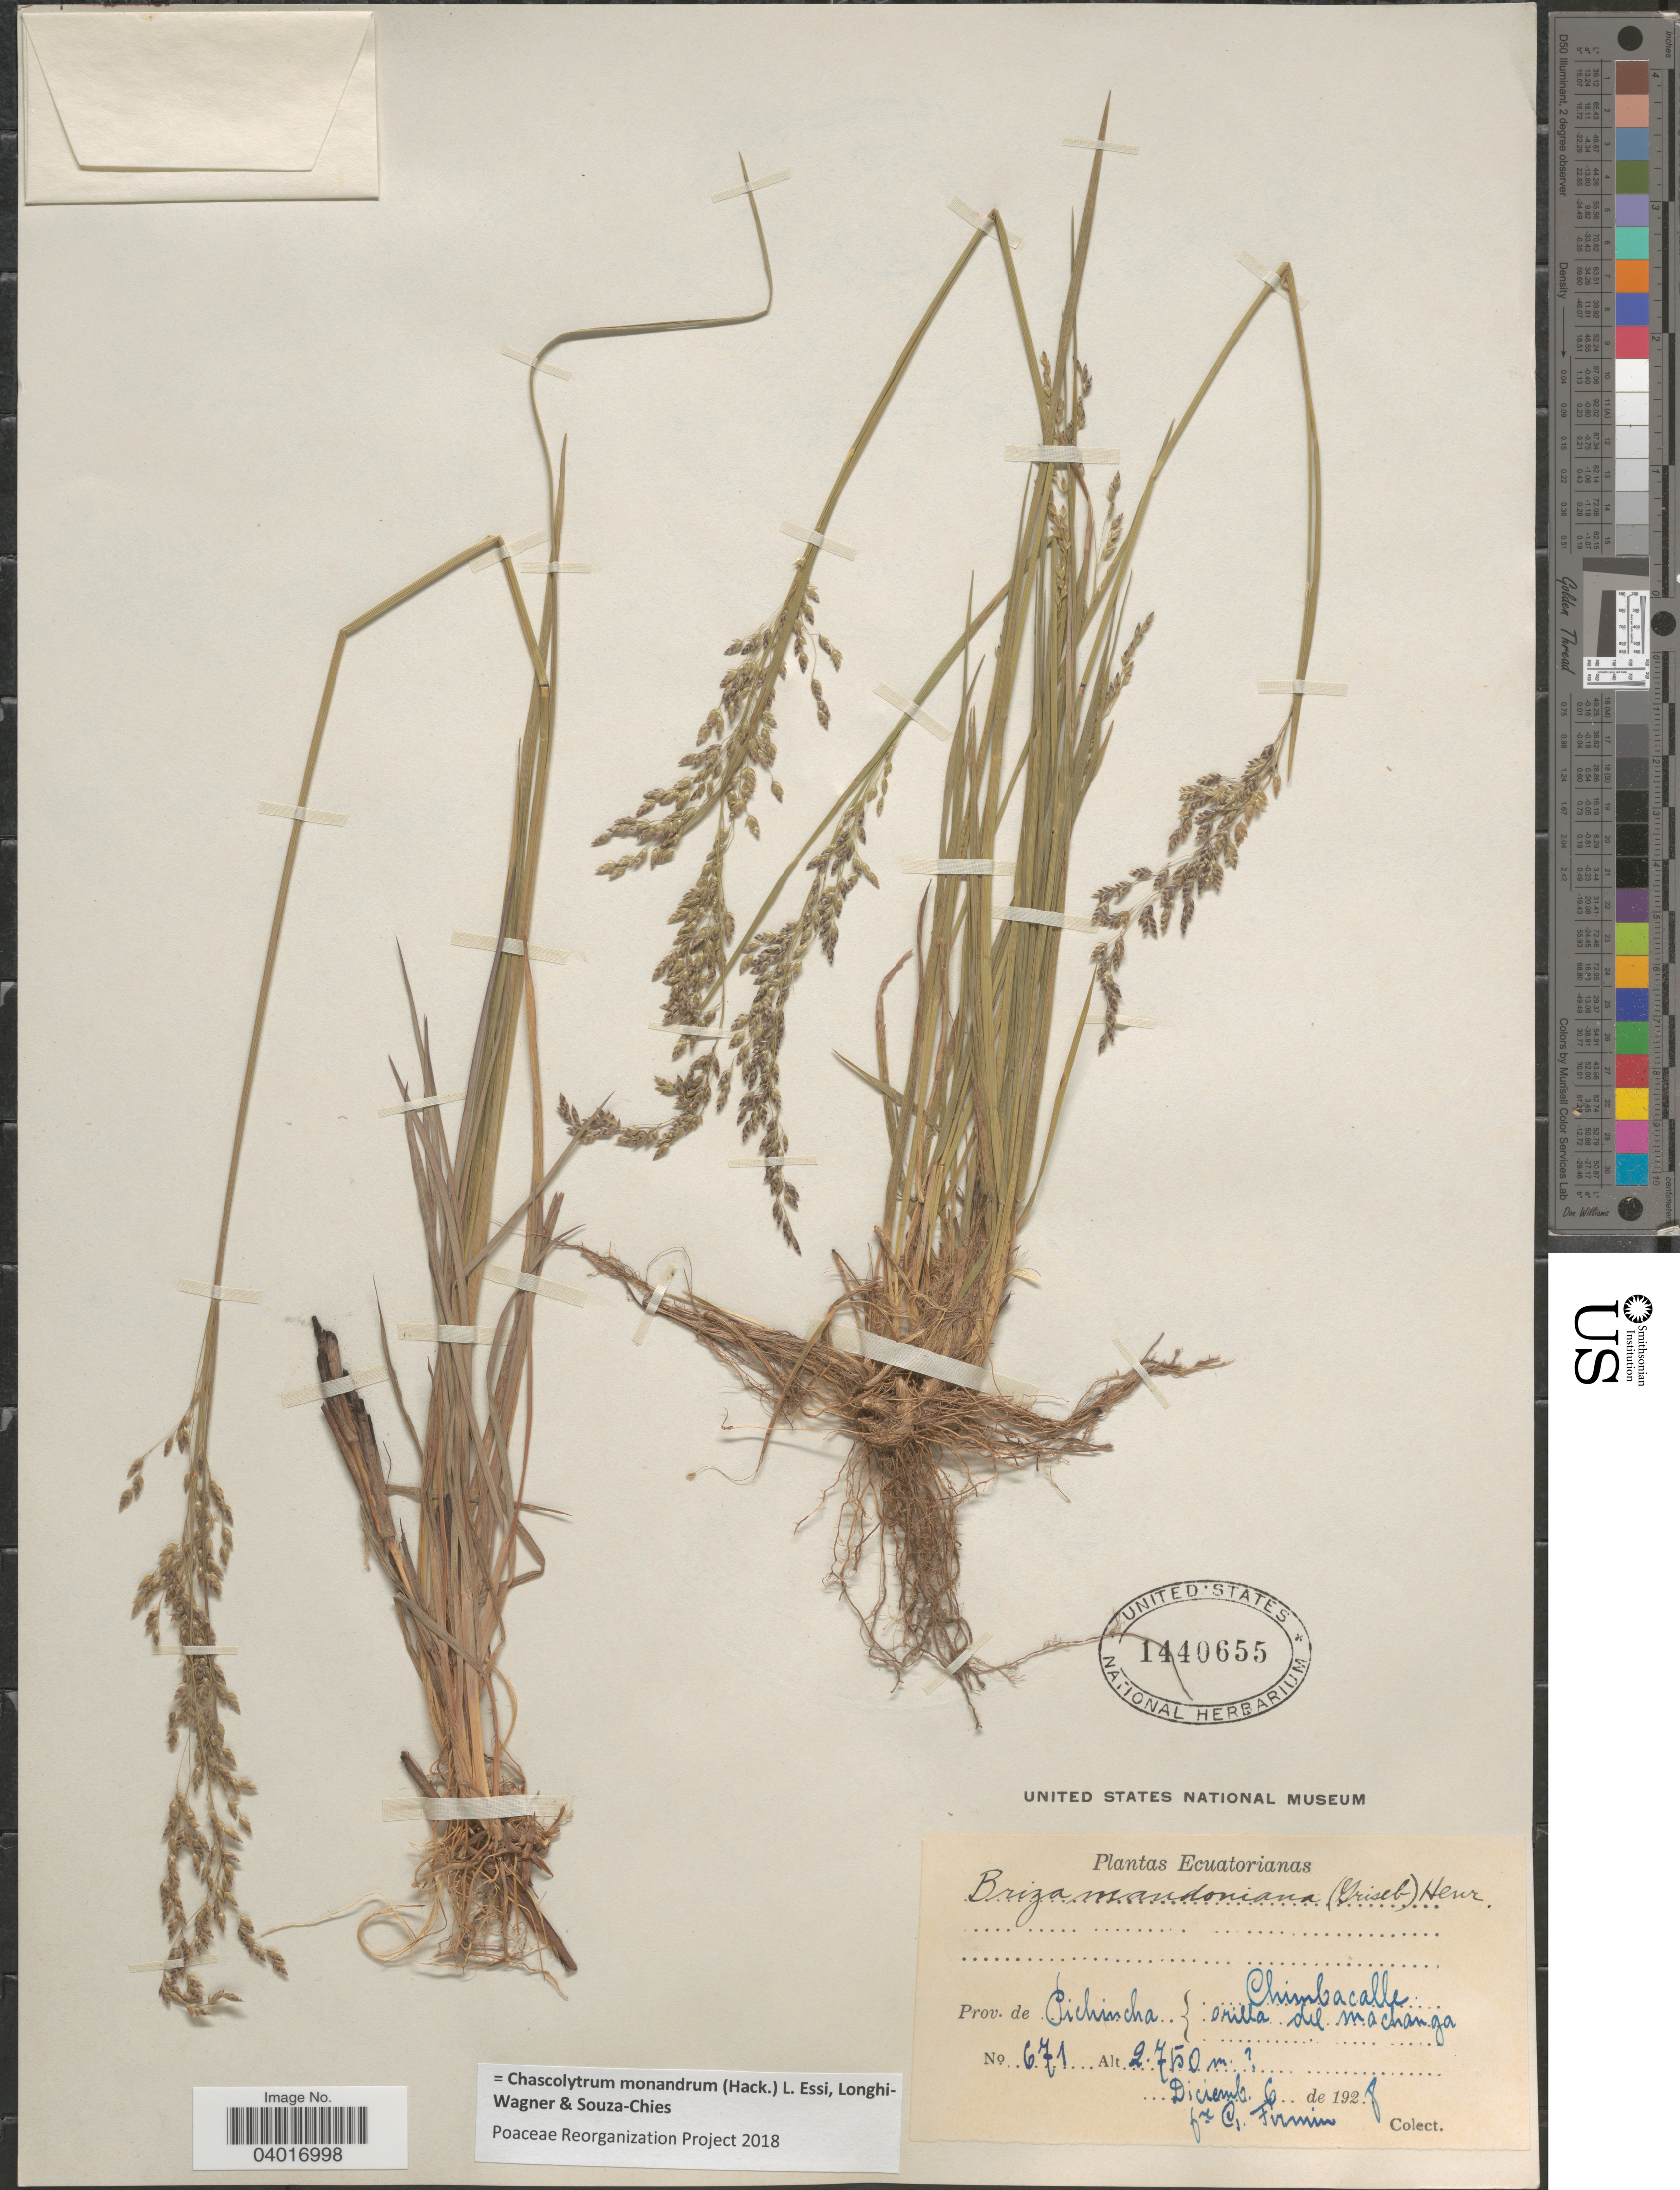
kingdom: Plantae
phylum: Tracheophyta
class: Liliopsida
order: Poales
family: Poaceae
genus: Chascolytrum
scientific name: Chascolytrum monandrum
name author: (Hack.) L. Essi et al.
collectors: F. Firmin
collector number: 671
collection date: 1928-12-06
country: Ecuador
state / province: Pichincha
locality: Chimbacalle orilla de Machanga.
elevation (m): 2750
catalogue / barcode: US 1440655